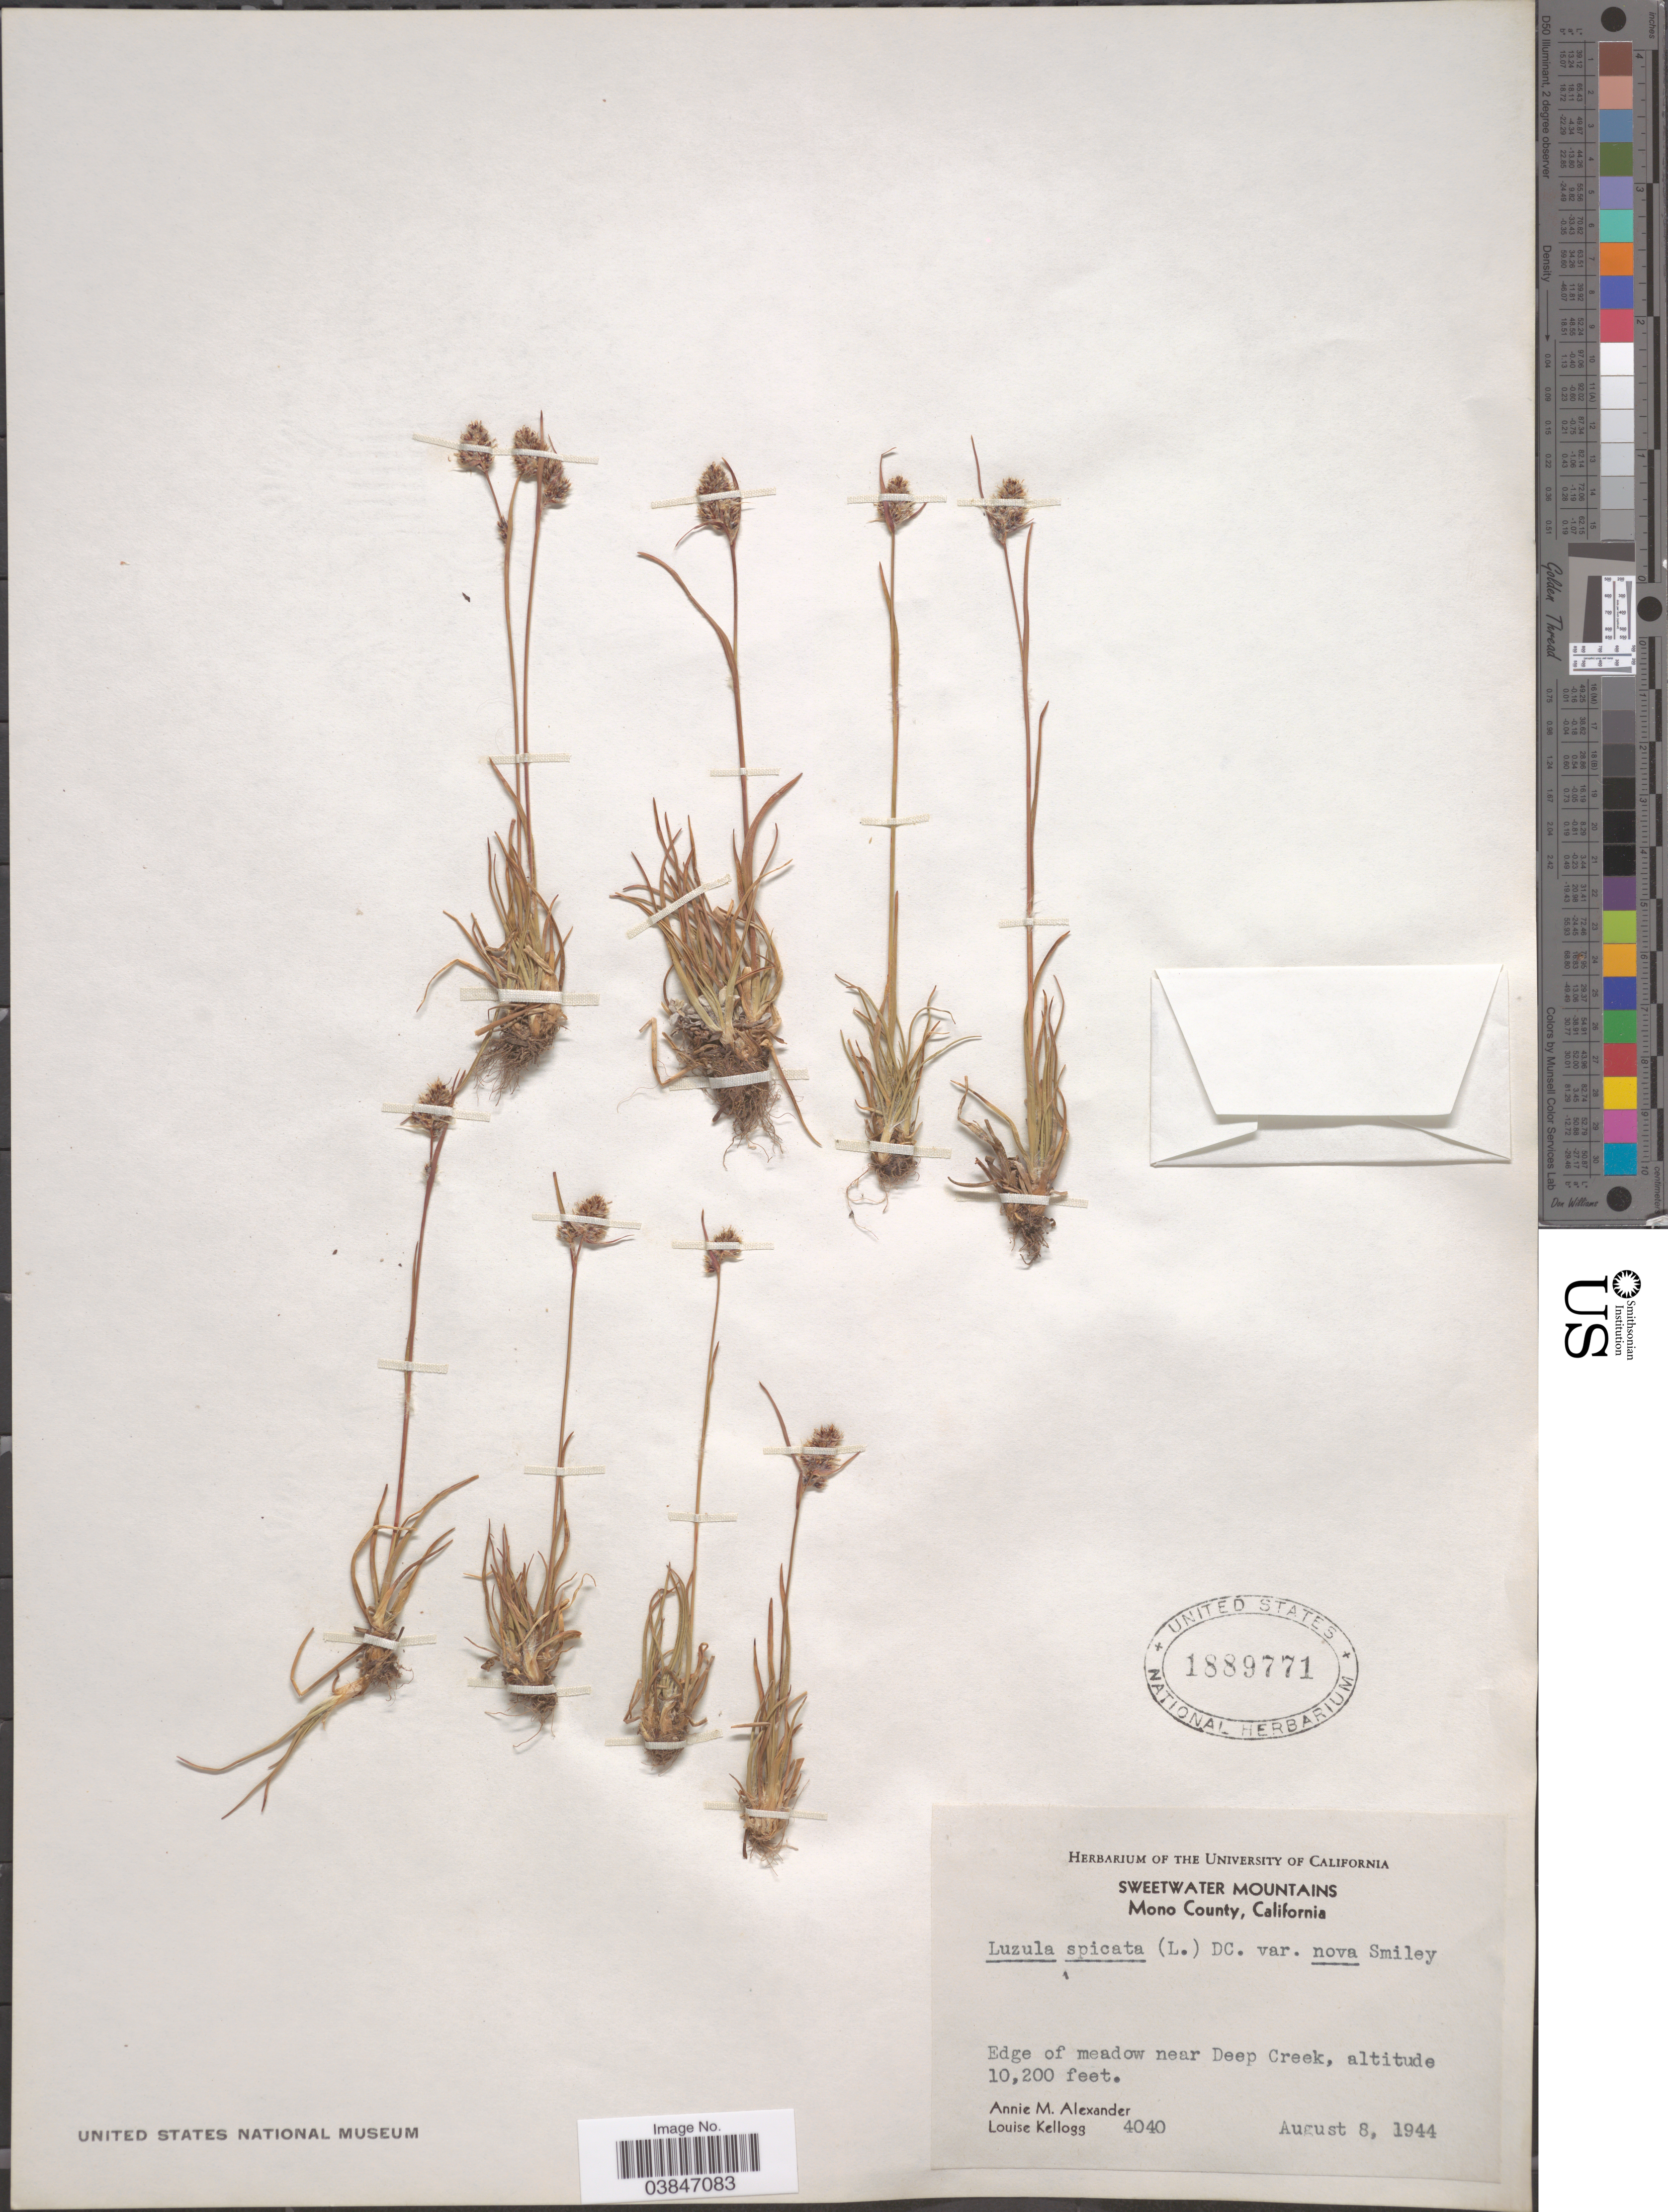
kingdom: Plantae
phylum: Tracheophyta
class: Liliopsida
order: Poales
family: Juncaceae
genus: Luzula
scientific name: Luzula spicata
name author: (L.) DC.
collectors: A. M. Alexander & L. Kellogg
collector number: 4040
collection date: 1944-08-08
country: United States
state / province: California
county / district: Mono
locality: Sweetwater Mountains. Mono County. Edge of meadow near Deep Creek.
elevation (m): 3109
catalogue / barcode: US 1889771